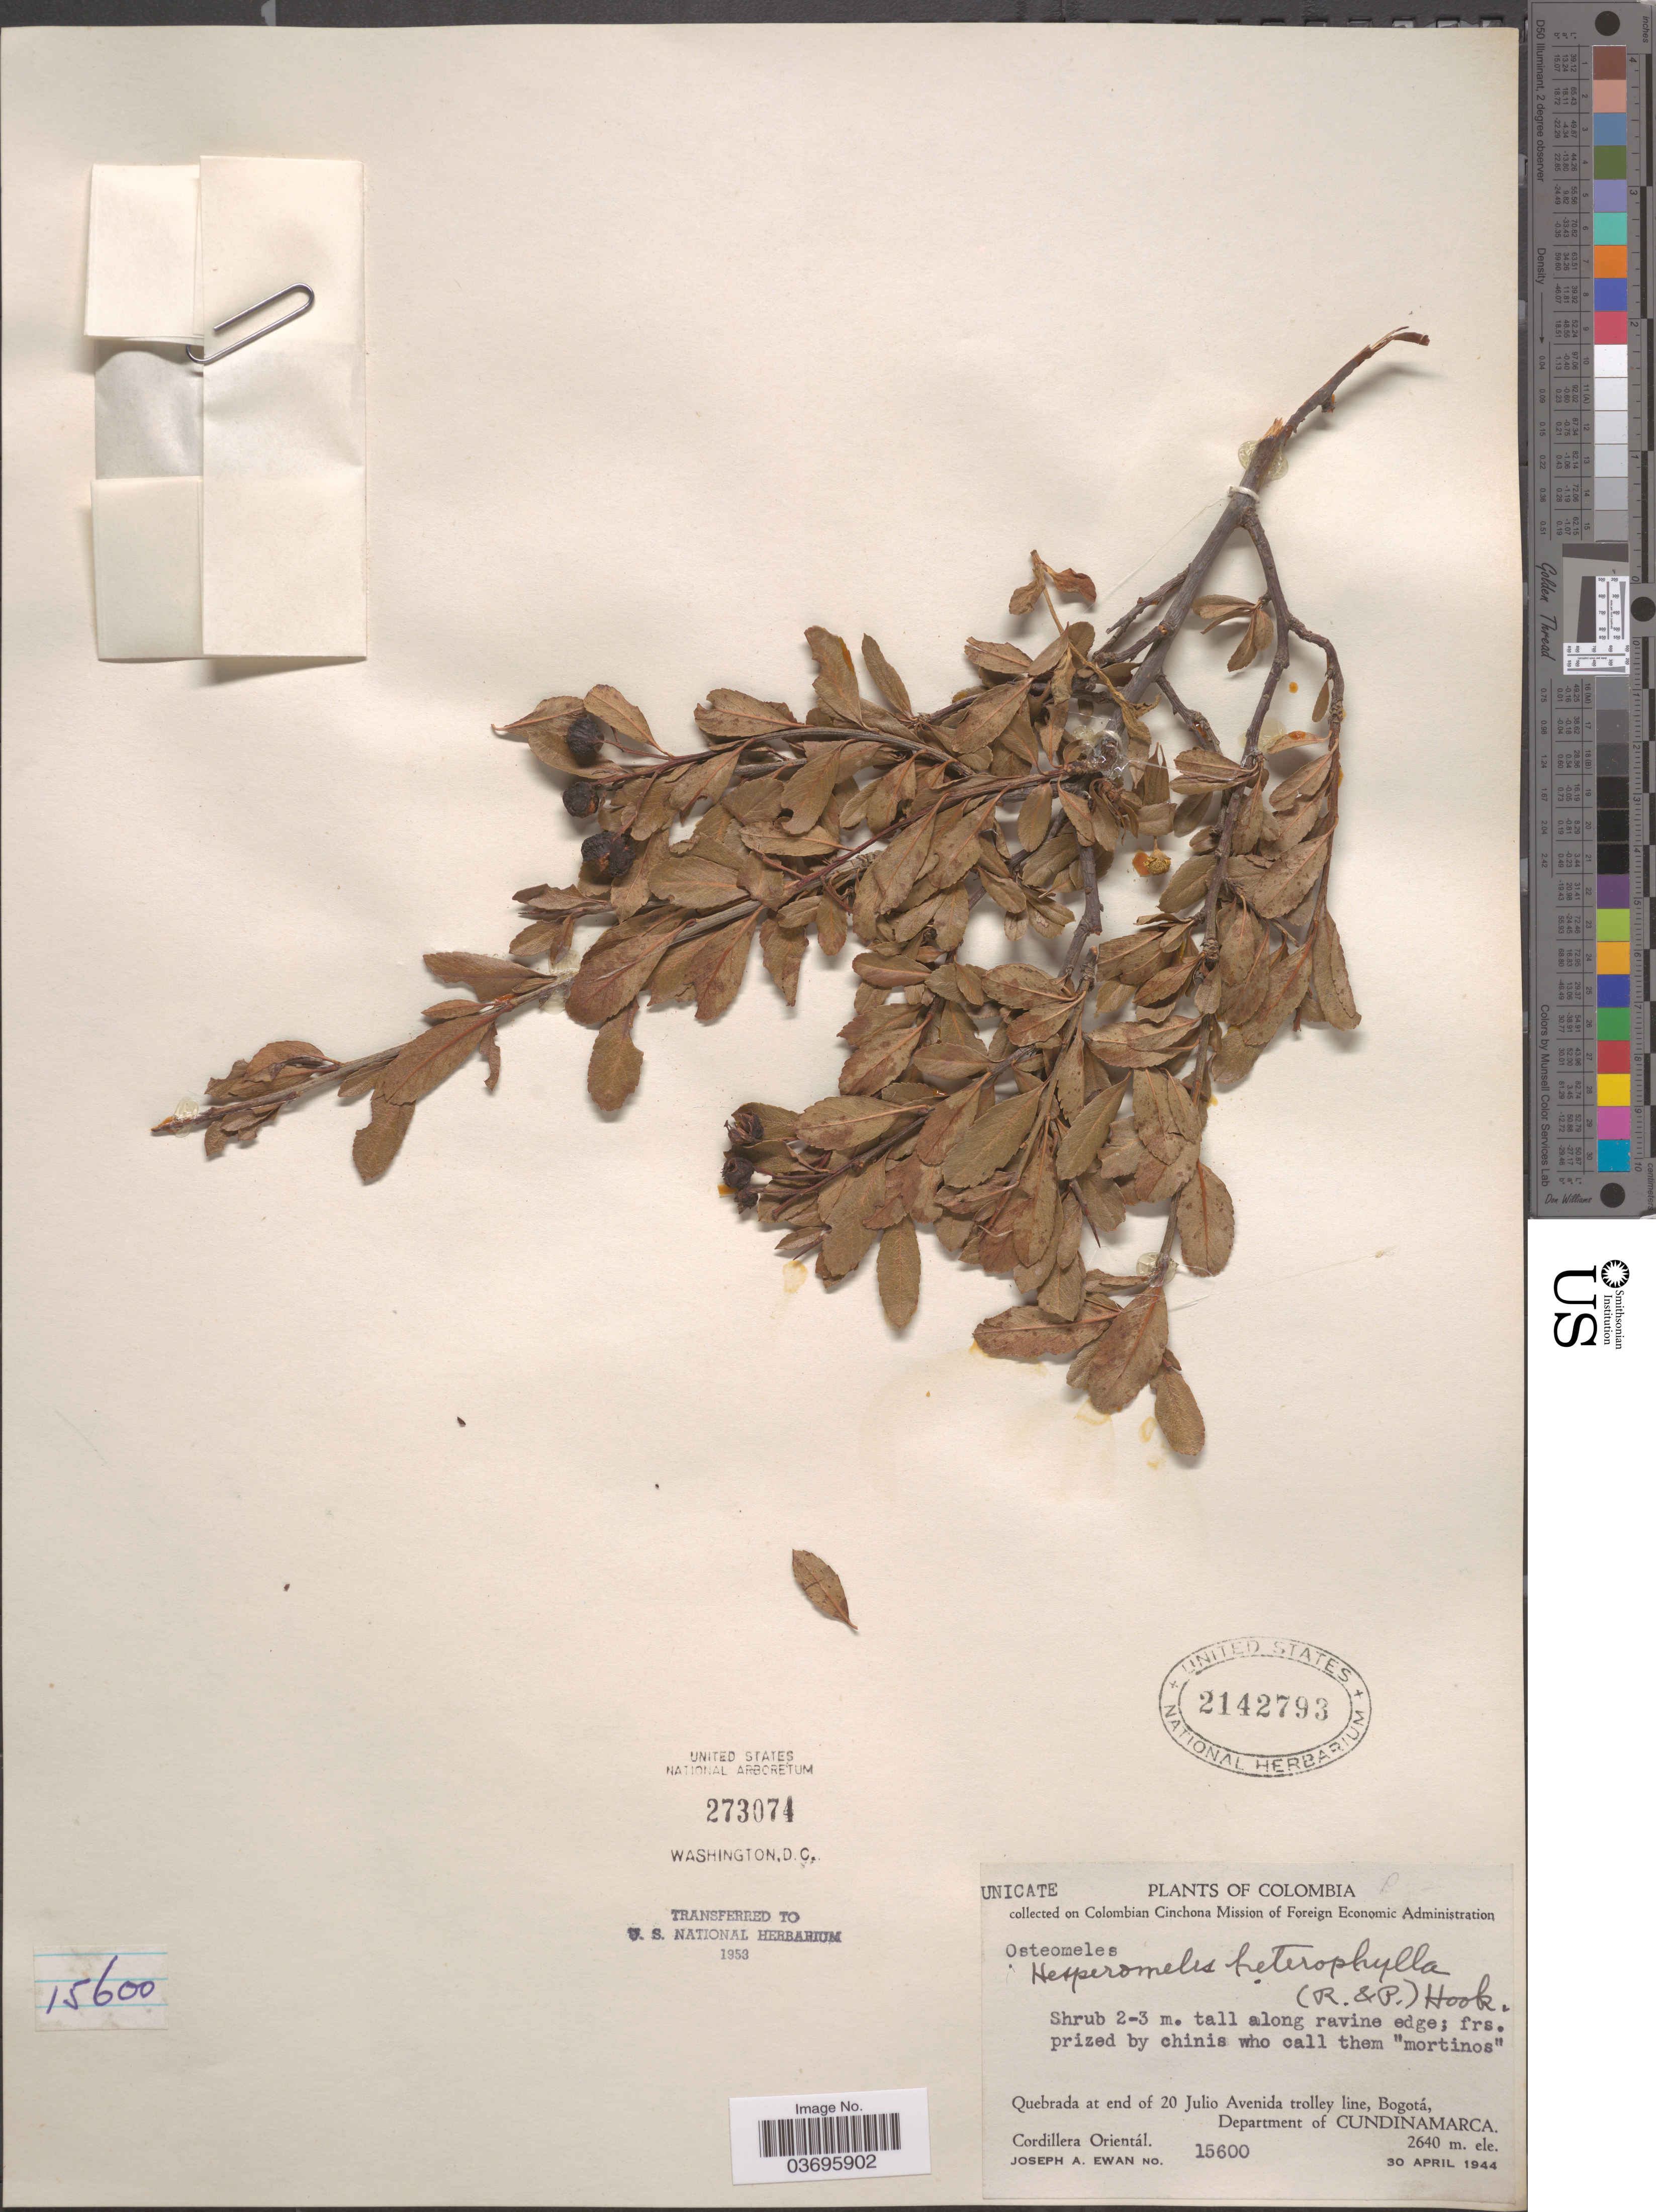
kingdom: Plantae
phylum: Tracheophyta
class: Magnoliopsida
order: Rosales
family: Rosaceae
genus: Hesperomeles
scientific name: Hesperomeles heterophylla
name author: (Ruiz & Pav.) Hook.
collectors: J. A. Ewan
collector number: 15600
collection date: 1944-04-30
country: Colombia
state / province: Cundinamarca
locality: Quebrada at end of 20 Julio Avenida trolley line, Bogotá, Department of Cundinamarca. Cordillera Orientál.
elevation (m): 2640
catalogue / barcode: US 2142793